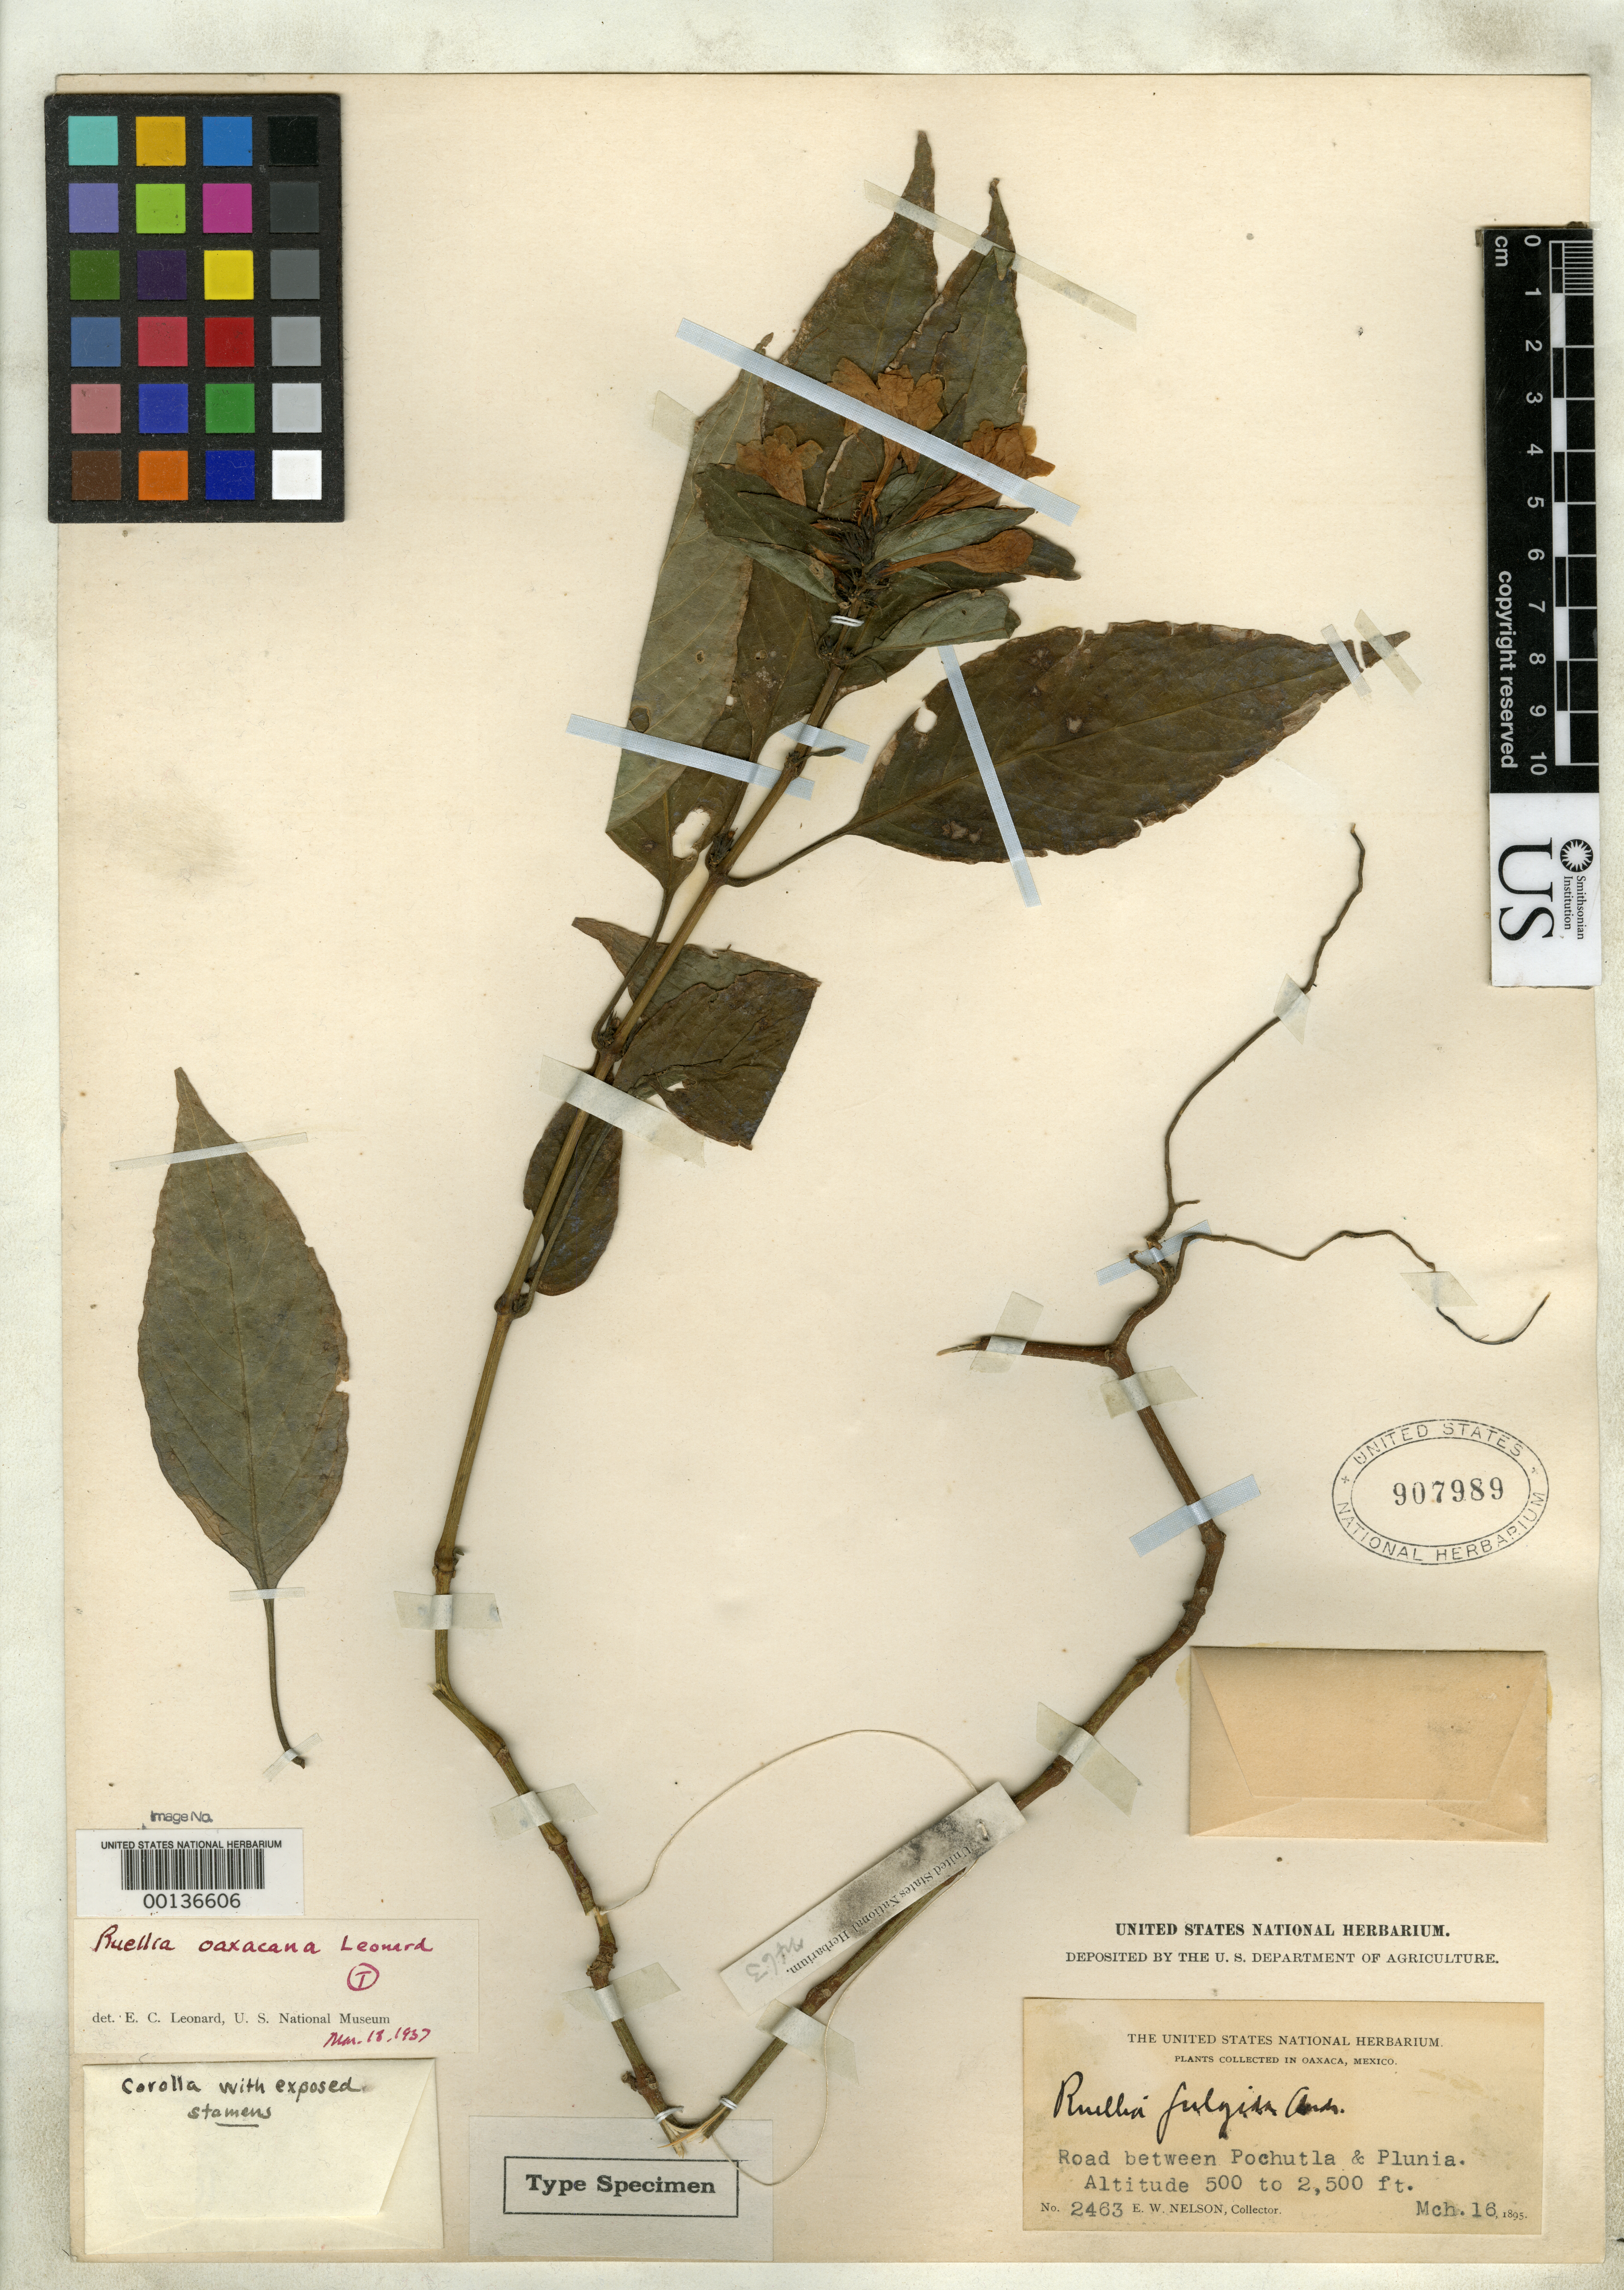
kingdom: Plantae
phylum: Tracheophyta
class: Magnoliopsida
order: Lamiales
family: Acanthaceae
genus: Ruellia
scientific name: Ruellia oaxacana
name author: Leonard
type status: Holotype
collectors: E. W. Nelson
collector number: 2463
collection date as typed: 16 Mar 1895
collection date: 1895-03-16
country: Mexico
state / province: Oaxaca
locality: Road between Pochutla & Pluma.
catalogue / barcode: US 907989